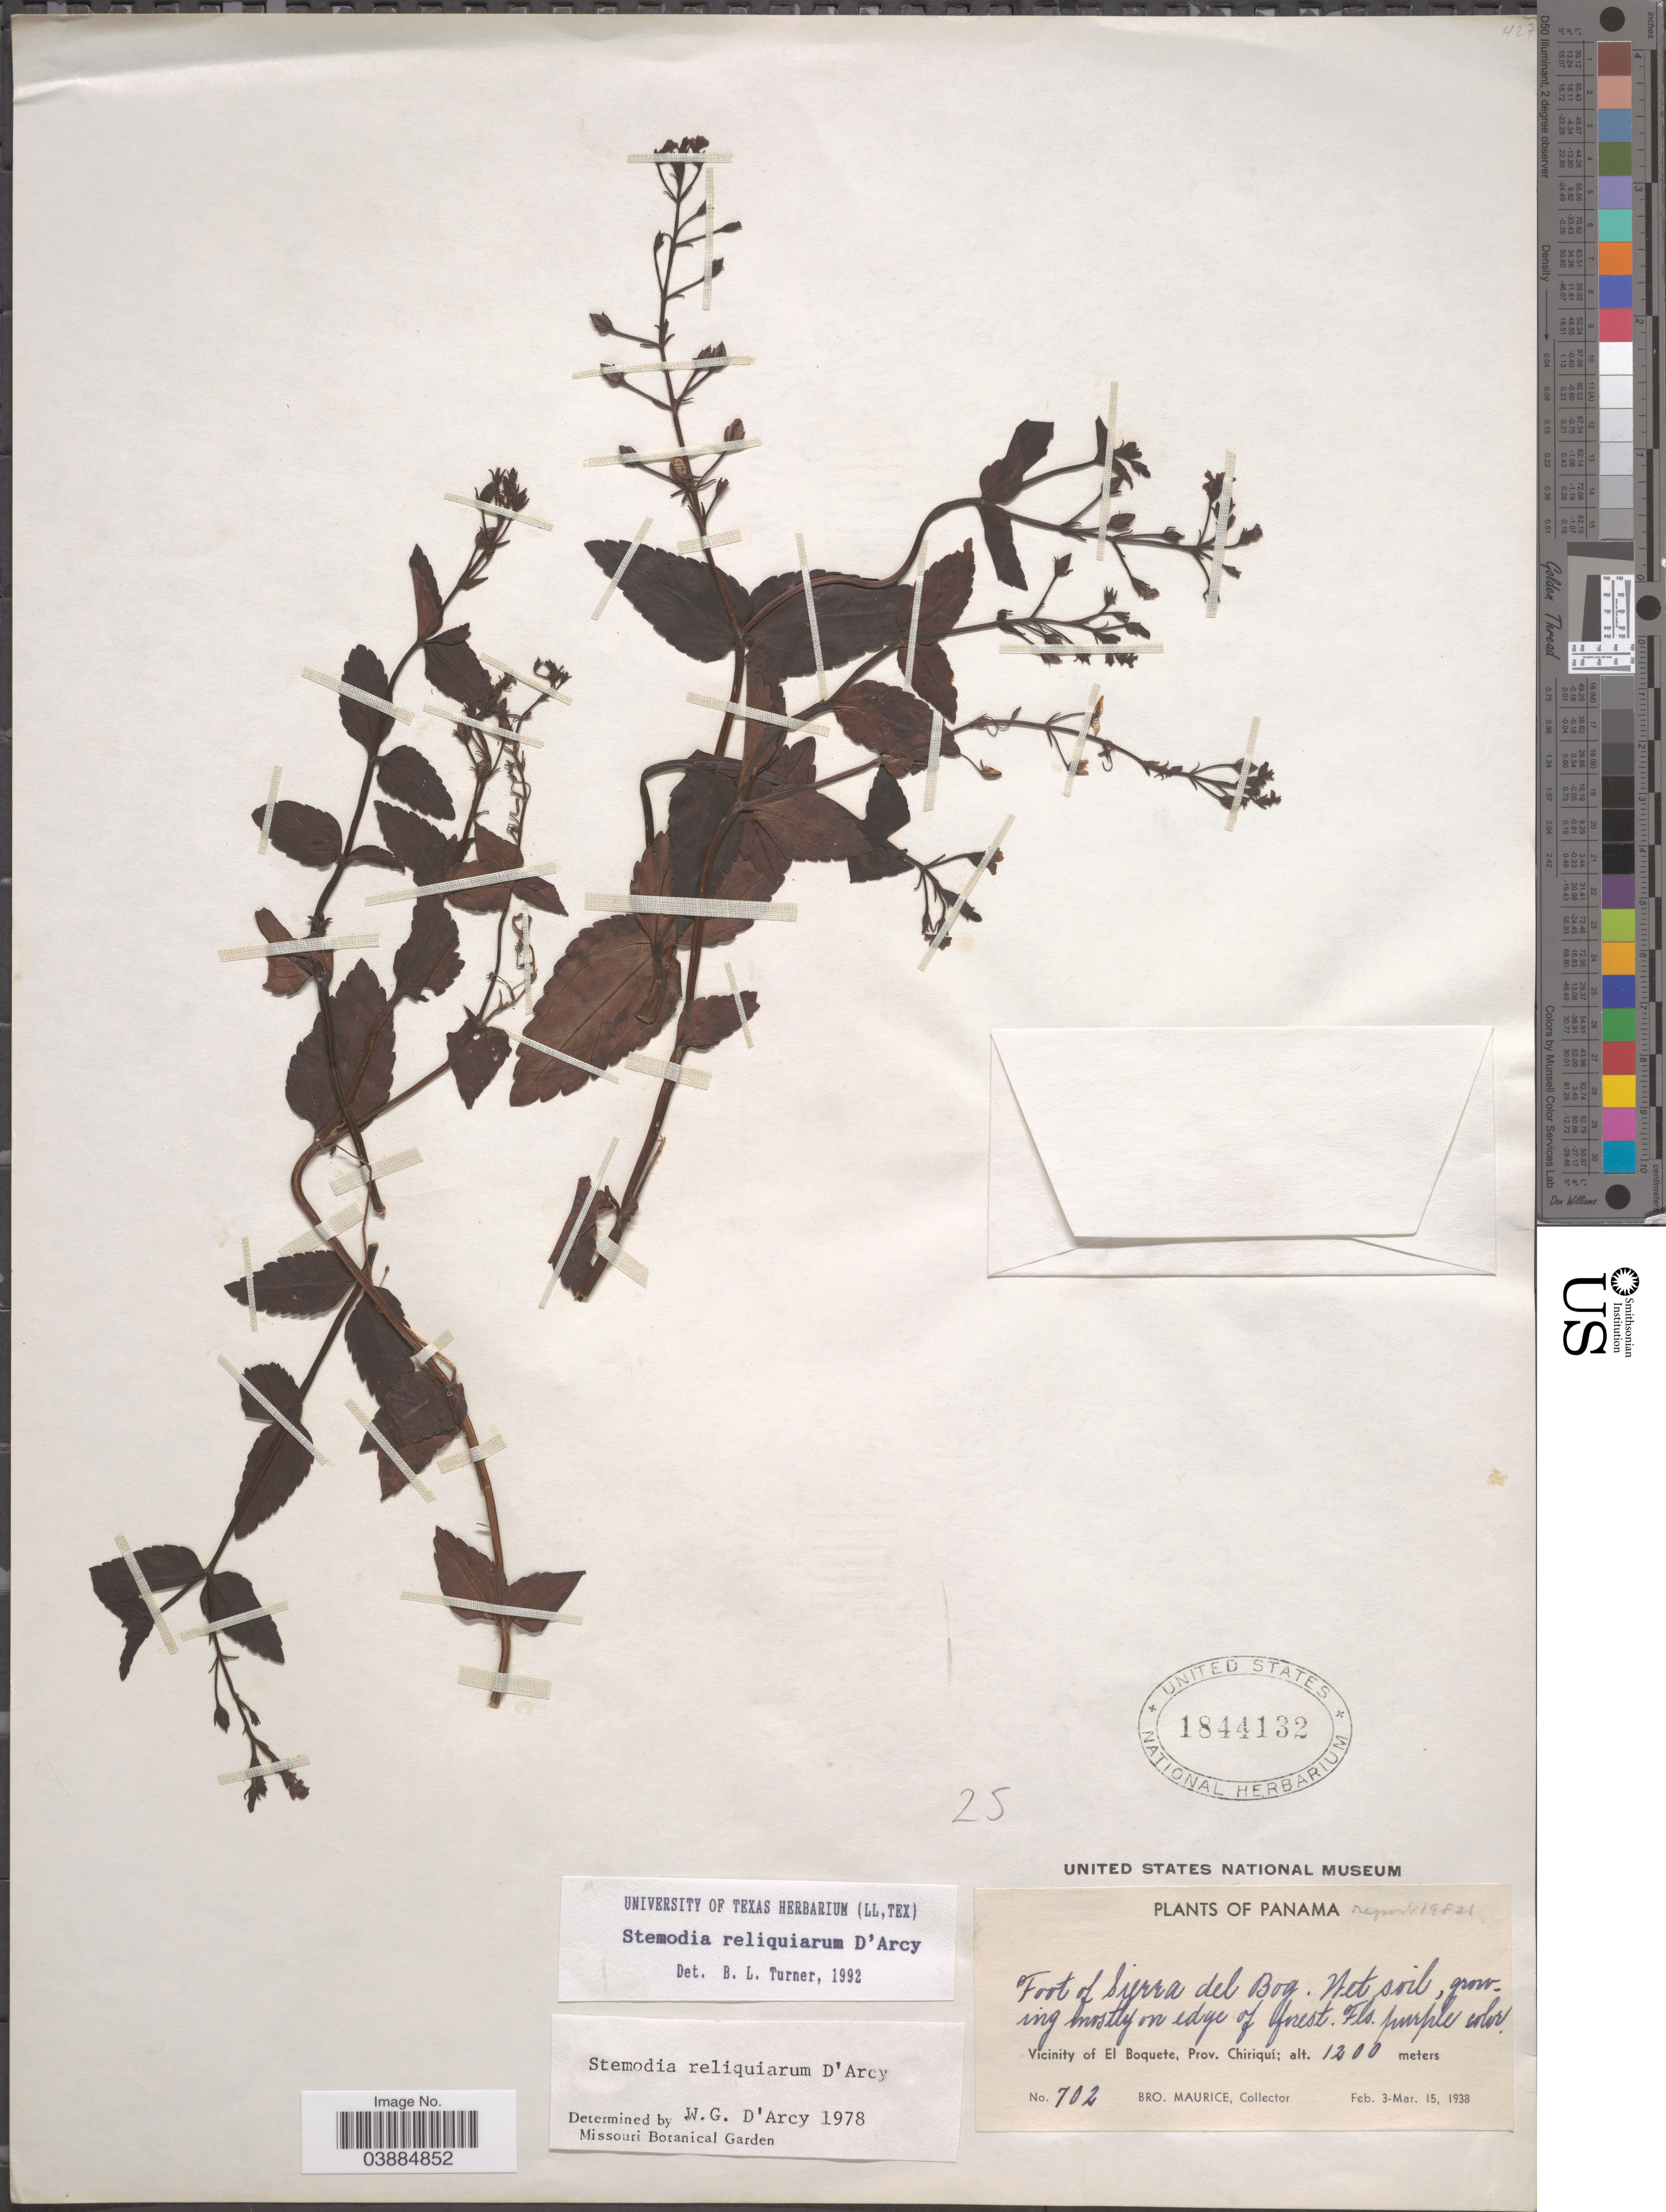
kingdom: Plantae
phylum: Tracheophyta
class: Magnoliopsida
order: Lamiales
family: Plantaginaceae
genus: Stemodia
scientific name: Stemodia reliquiarum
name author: D'Arcy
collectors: B. Maurice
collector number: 702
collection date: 1938-02-03/1938-03-15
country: Panama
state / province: Chiriqui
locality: Foot of Sierra del Bog. Vicinity of El Boquete.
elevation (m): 1200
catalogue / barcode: US 1844132